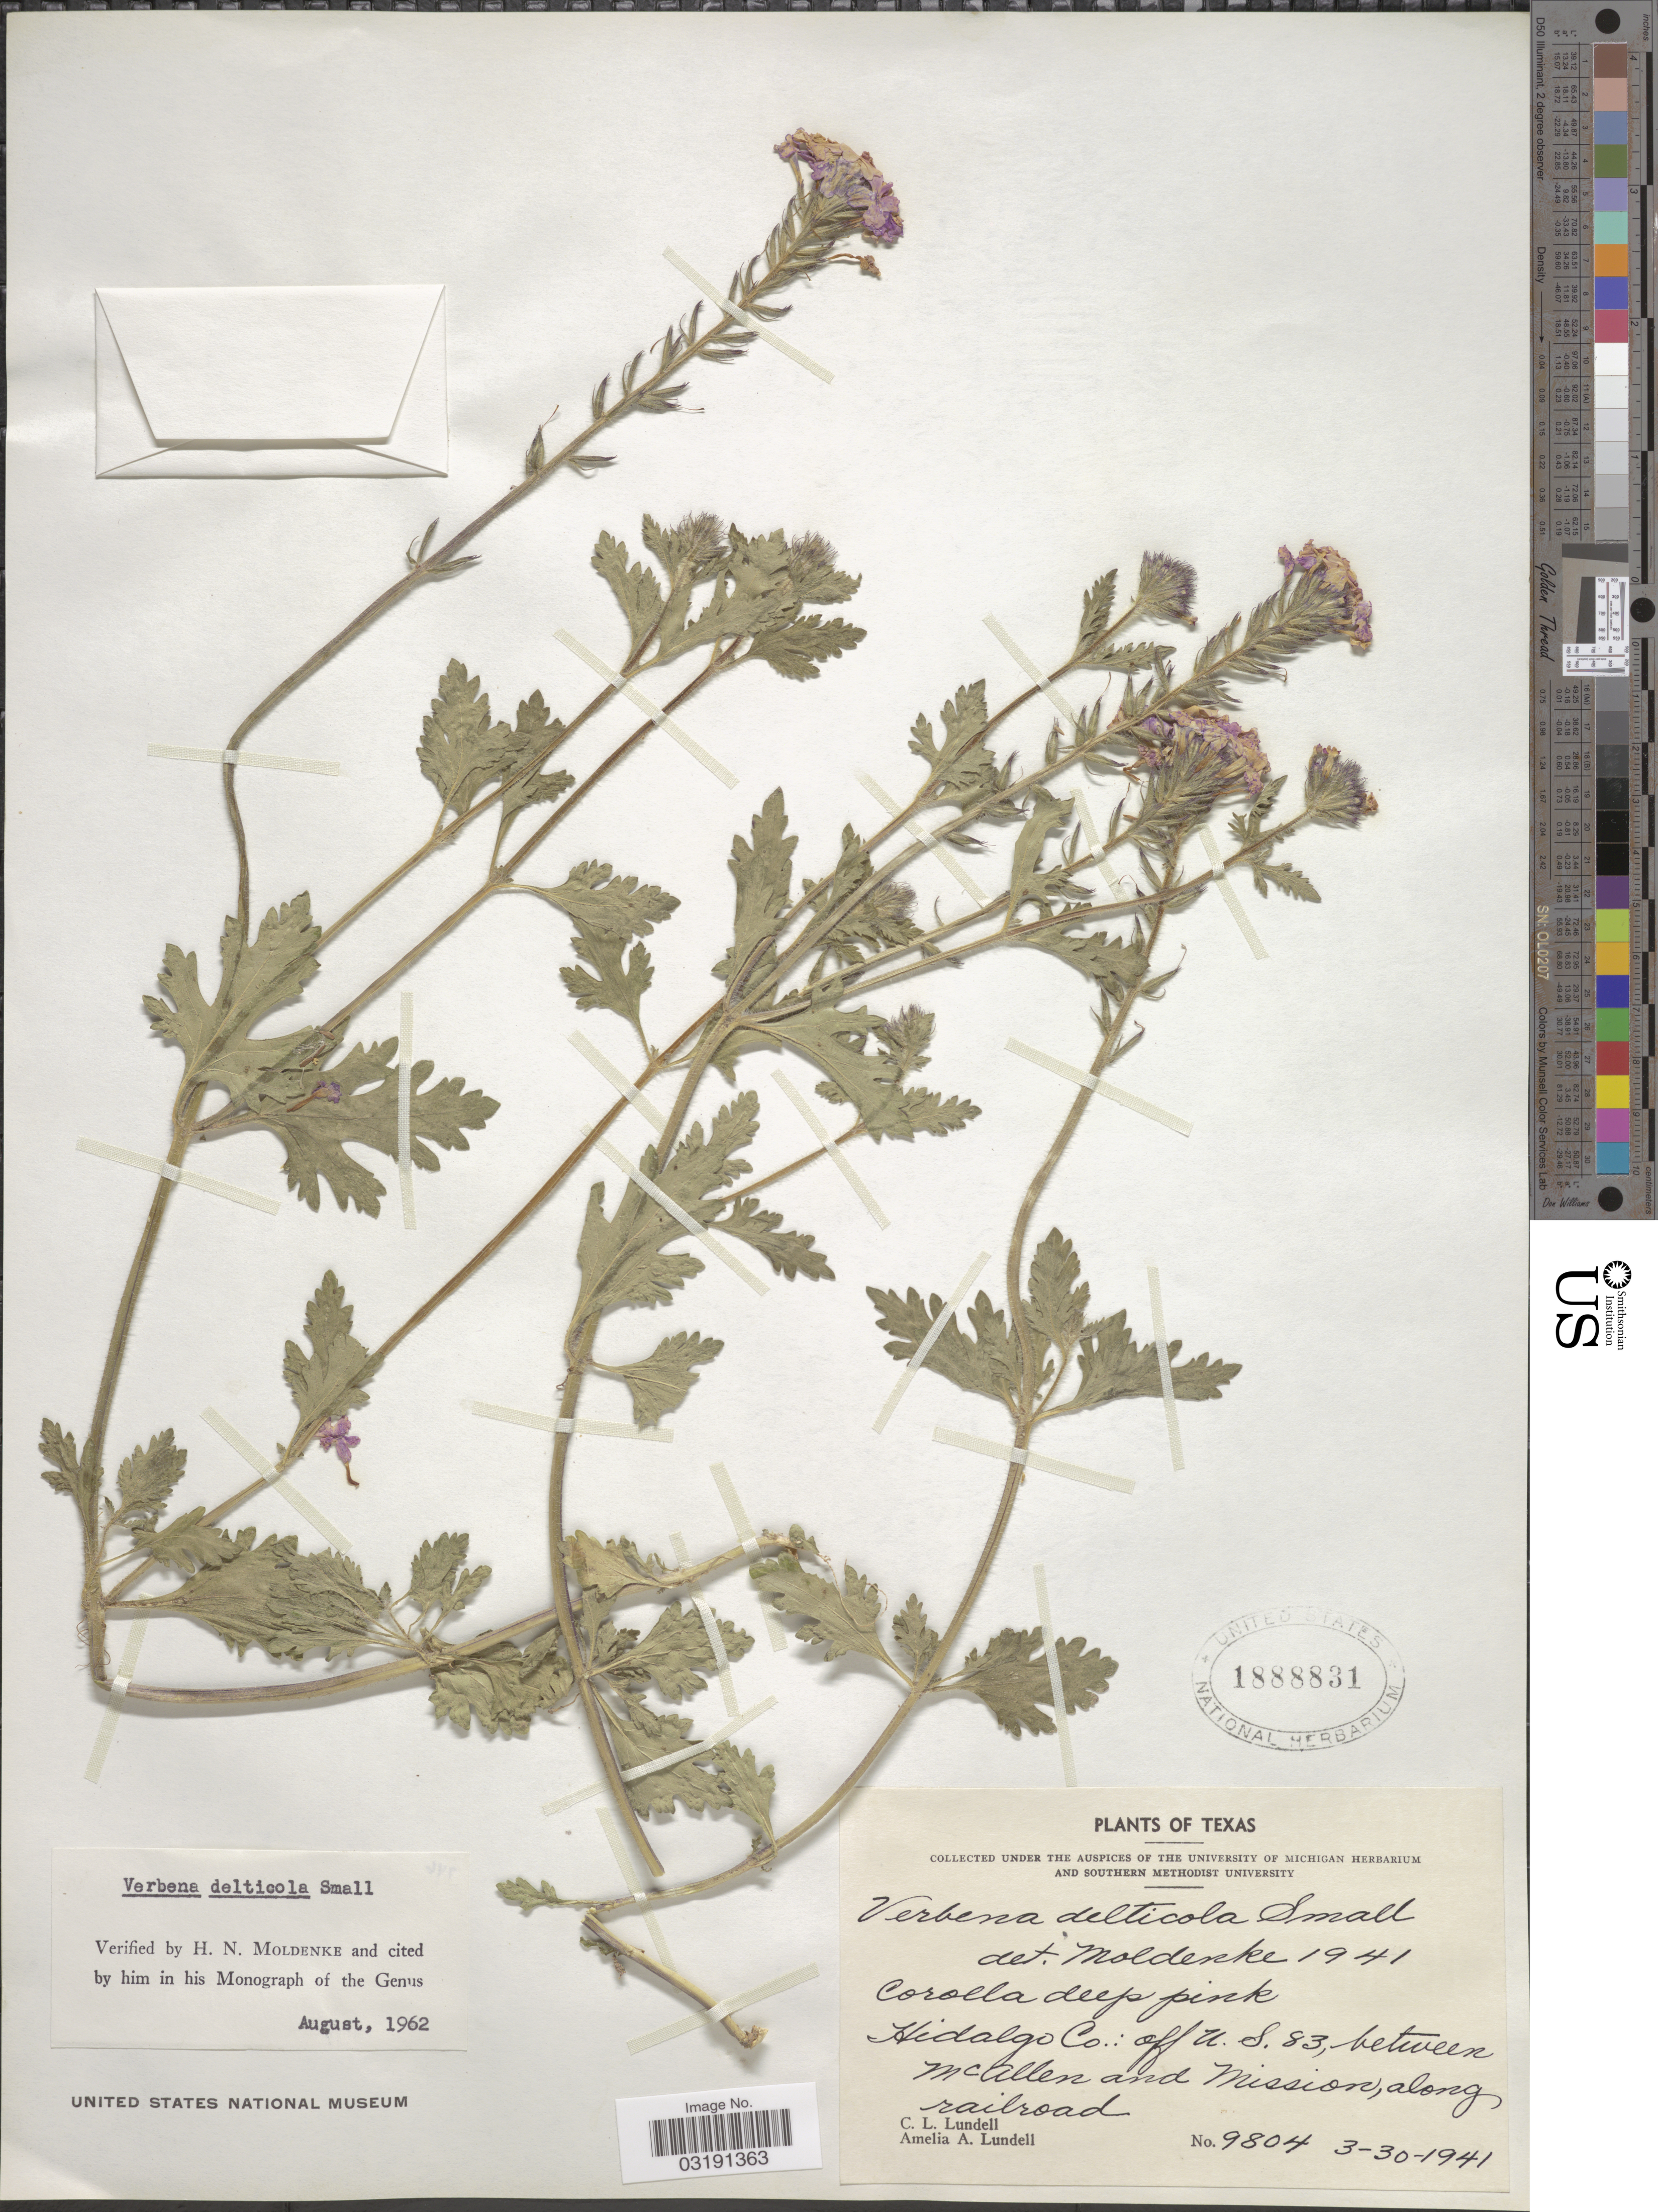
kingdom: Plantae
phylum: Tracheophyta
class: Magnoliopsida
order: Lamiales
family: Verbenaceae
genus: Verbena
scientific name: Verbena delticola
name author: Small ex Perry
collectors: C. L. Lundell & A. A. Lundell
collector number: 9804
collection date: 1941-03-30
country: United States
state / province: Texas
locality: Hidalgo Co.: off U.S. 83, between McAllen and Mission, along railroad.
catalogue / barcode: US 1888831